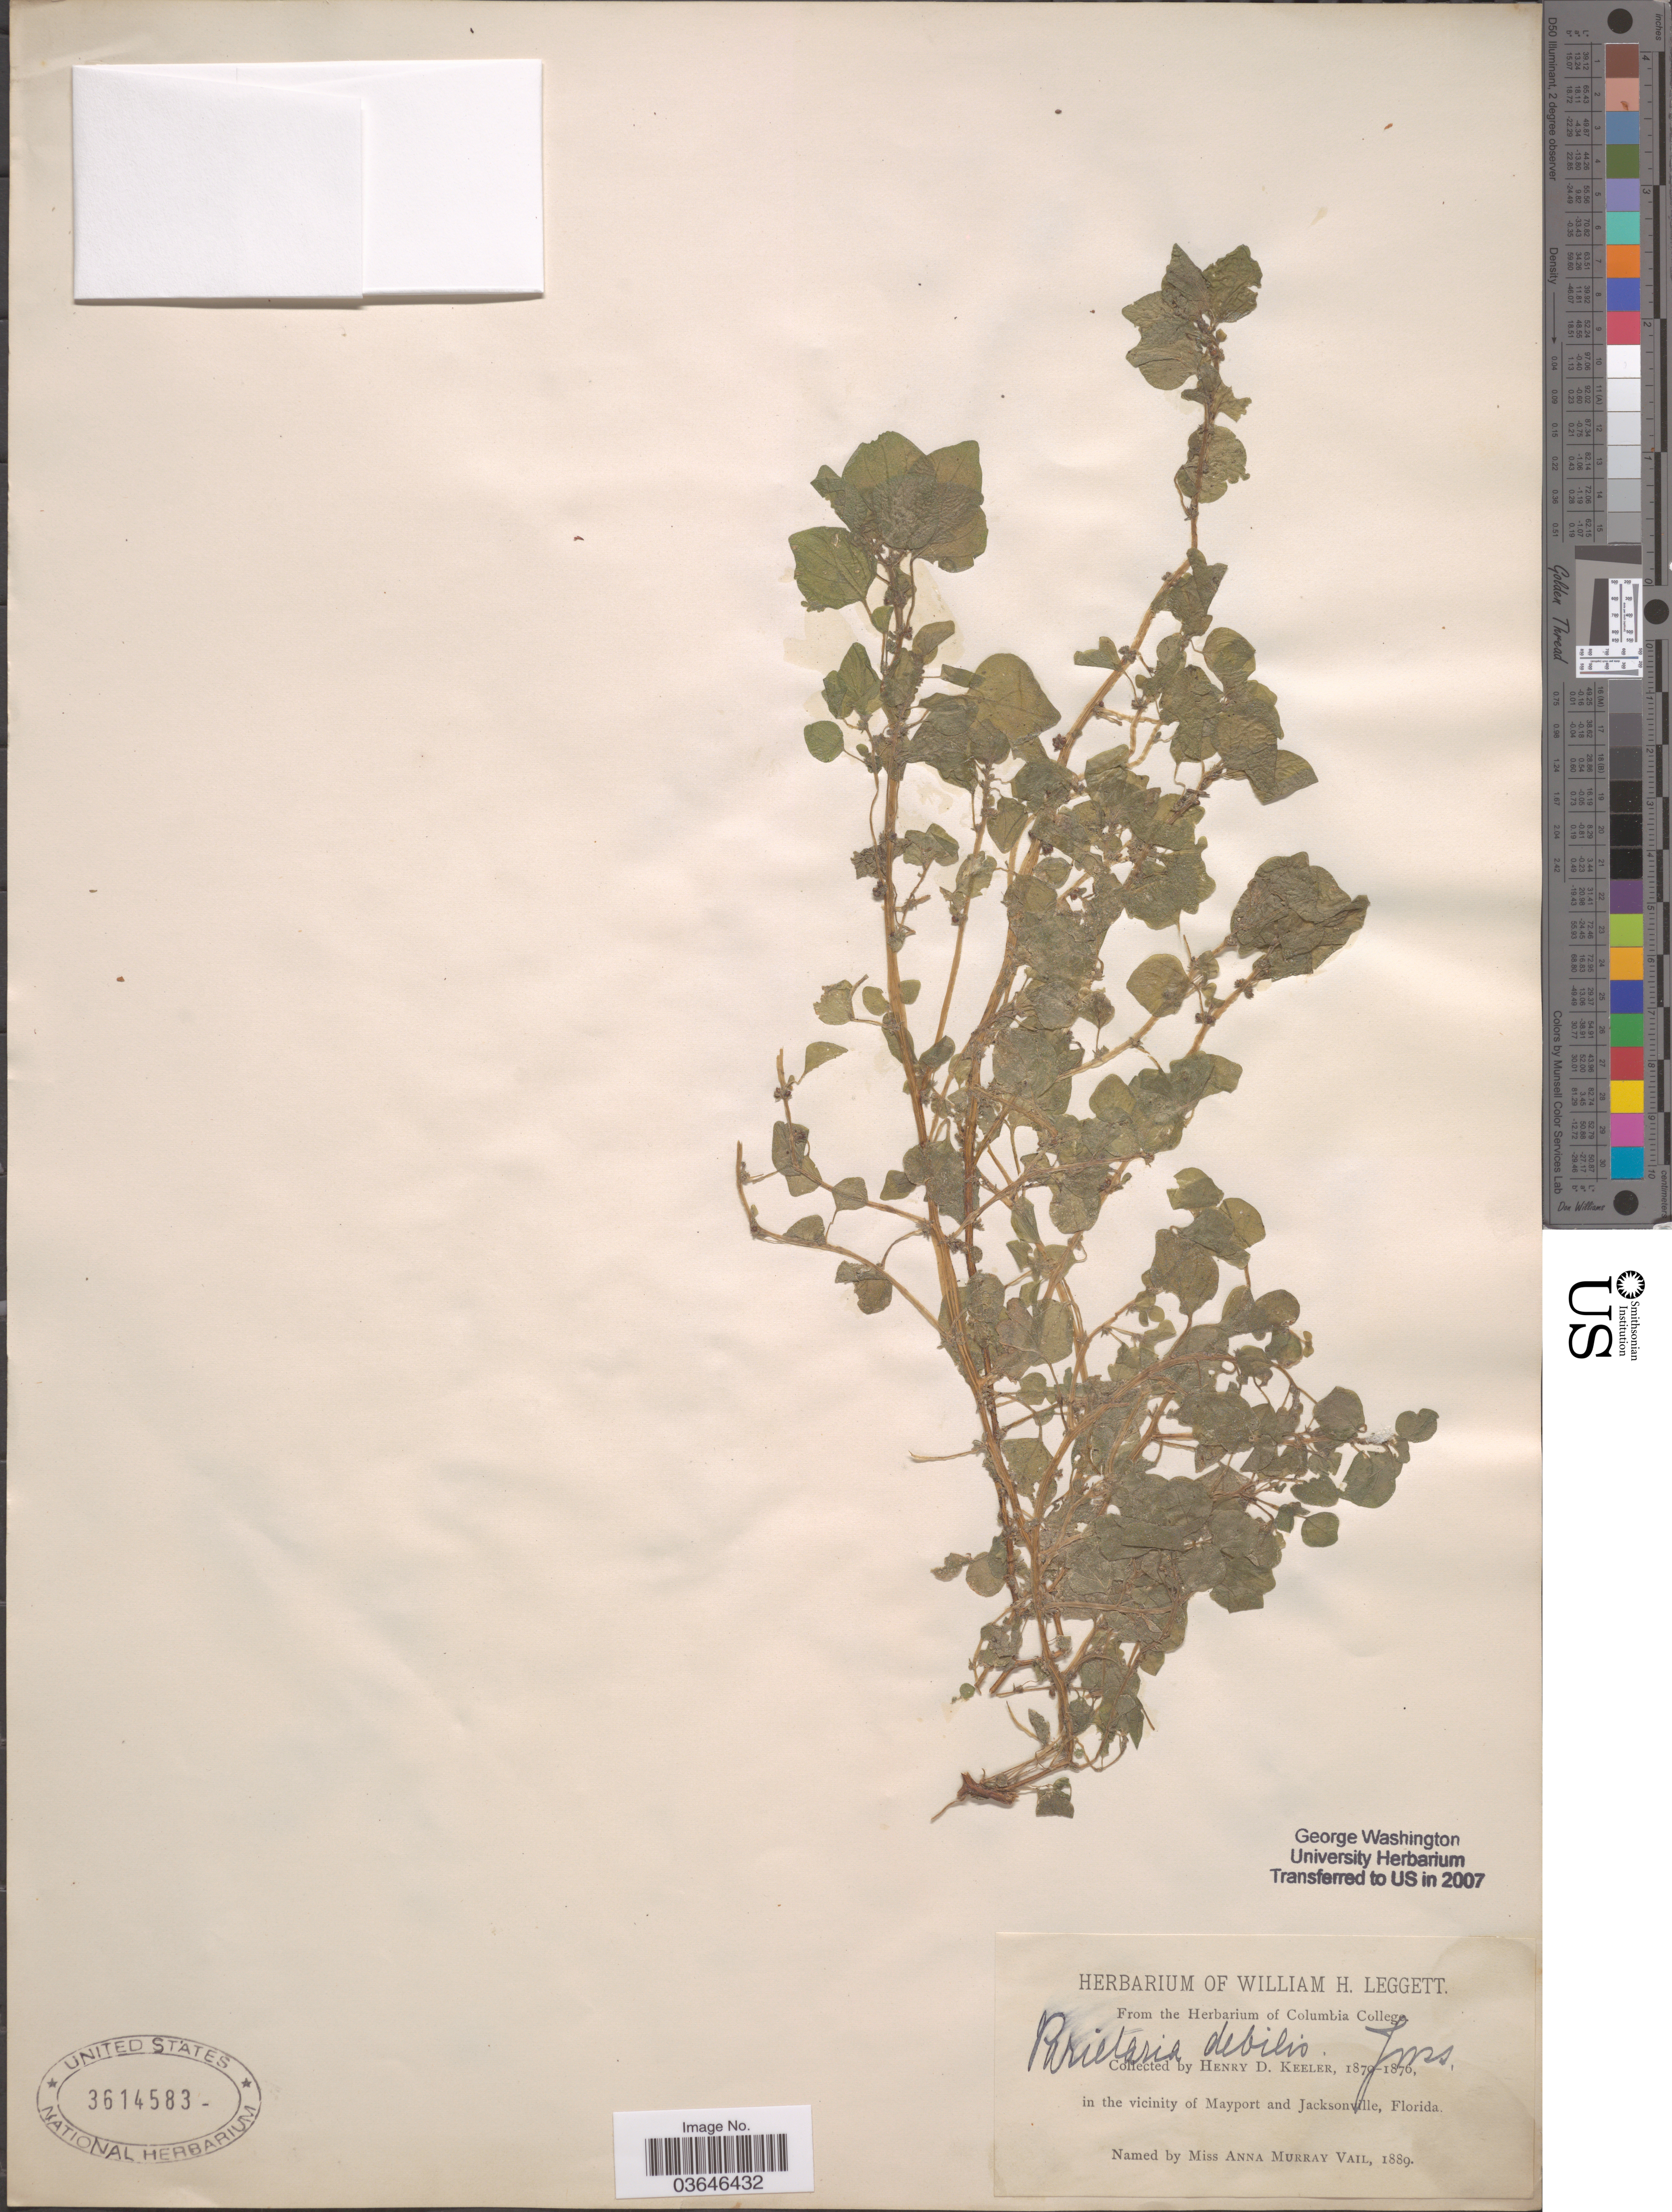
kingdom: Plantae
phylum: Tracheophyta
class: Magnoliopsida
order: Rosales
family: Urticaceae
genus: Parietaria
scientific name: Parietaria debilis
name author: G. Forst.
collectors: H. Keeler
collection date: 1870/1876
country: United States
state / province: Florida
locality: In the vicinity of Mayport and Jacksonville.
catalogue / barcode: US 3614583